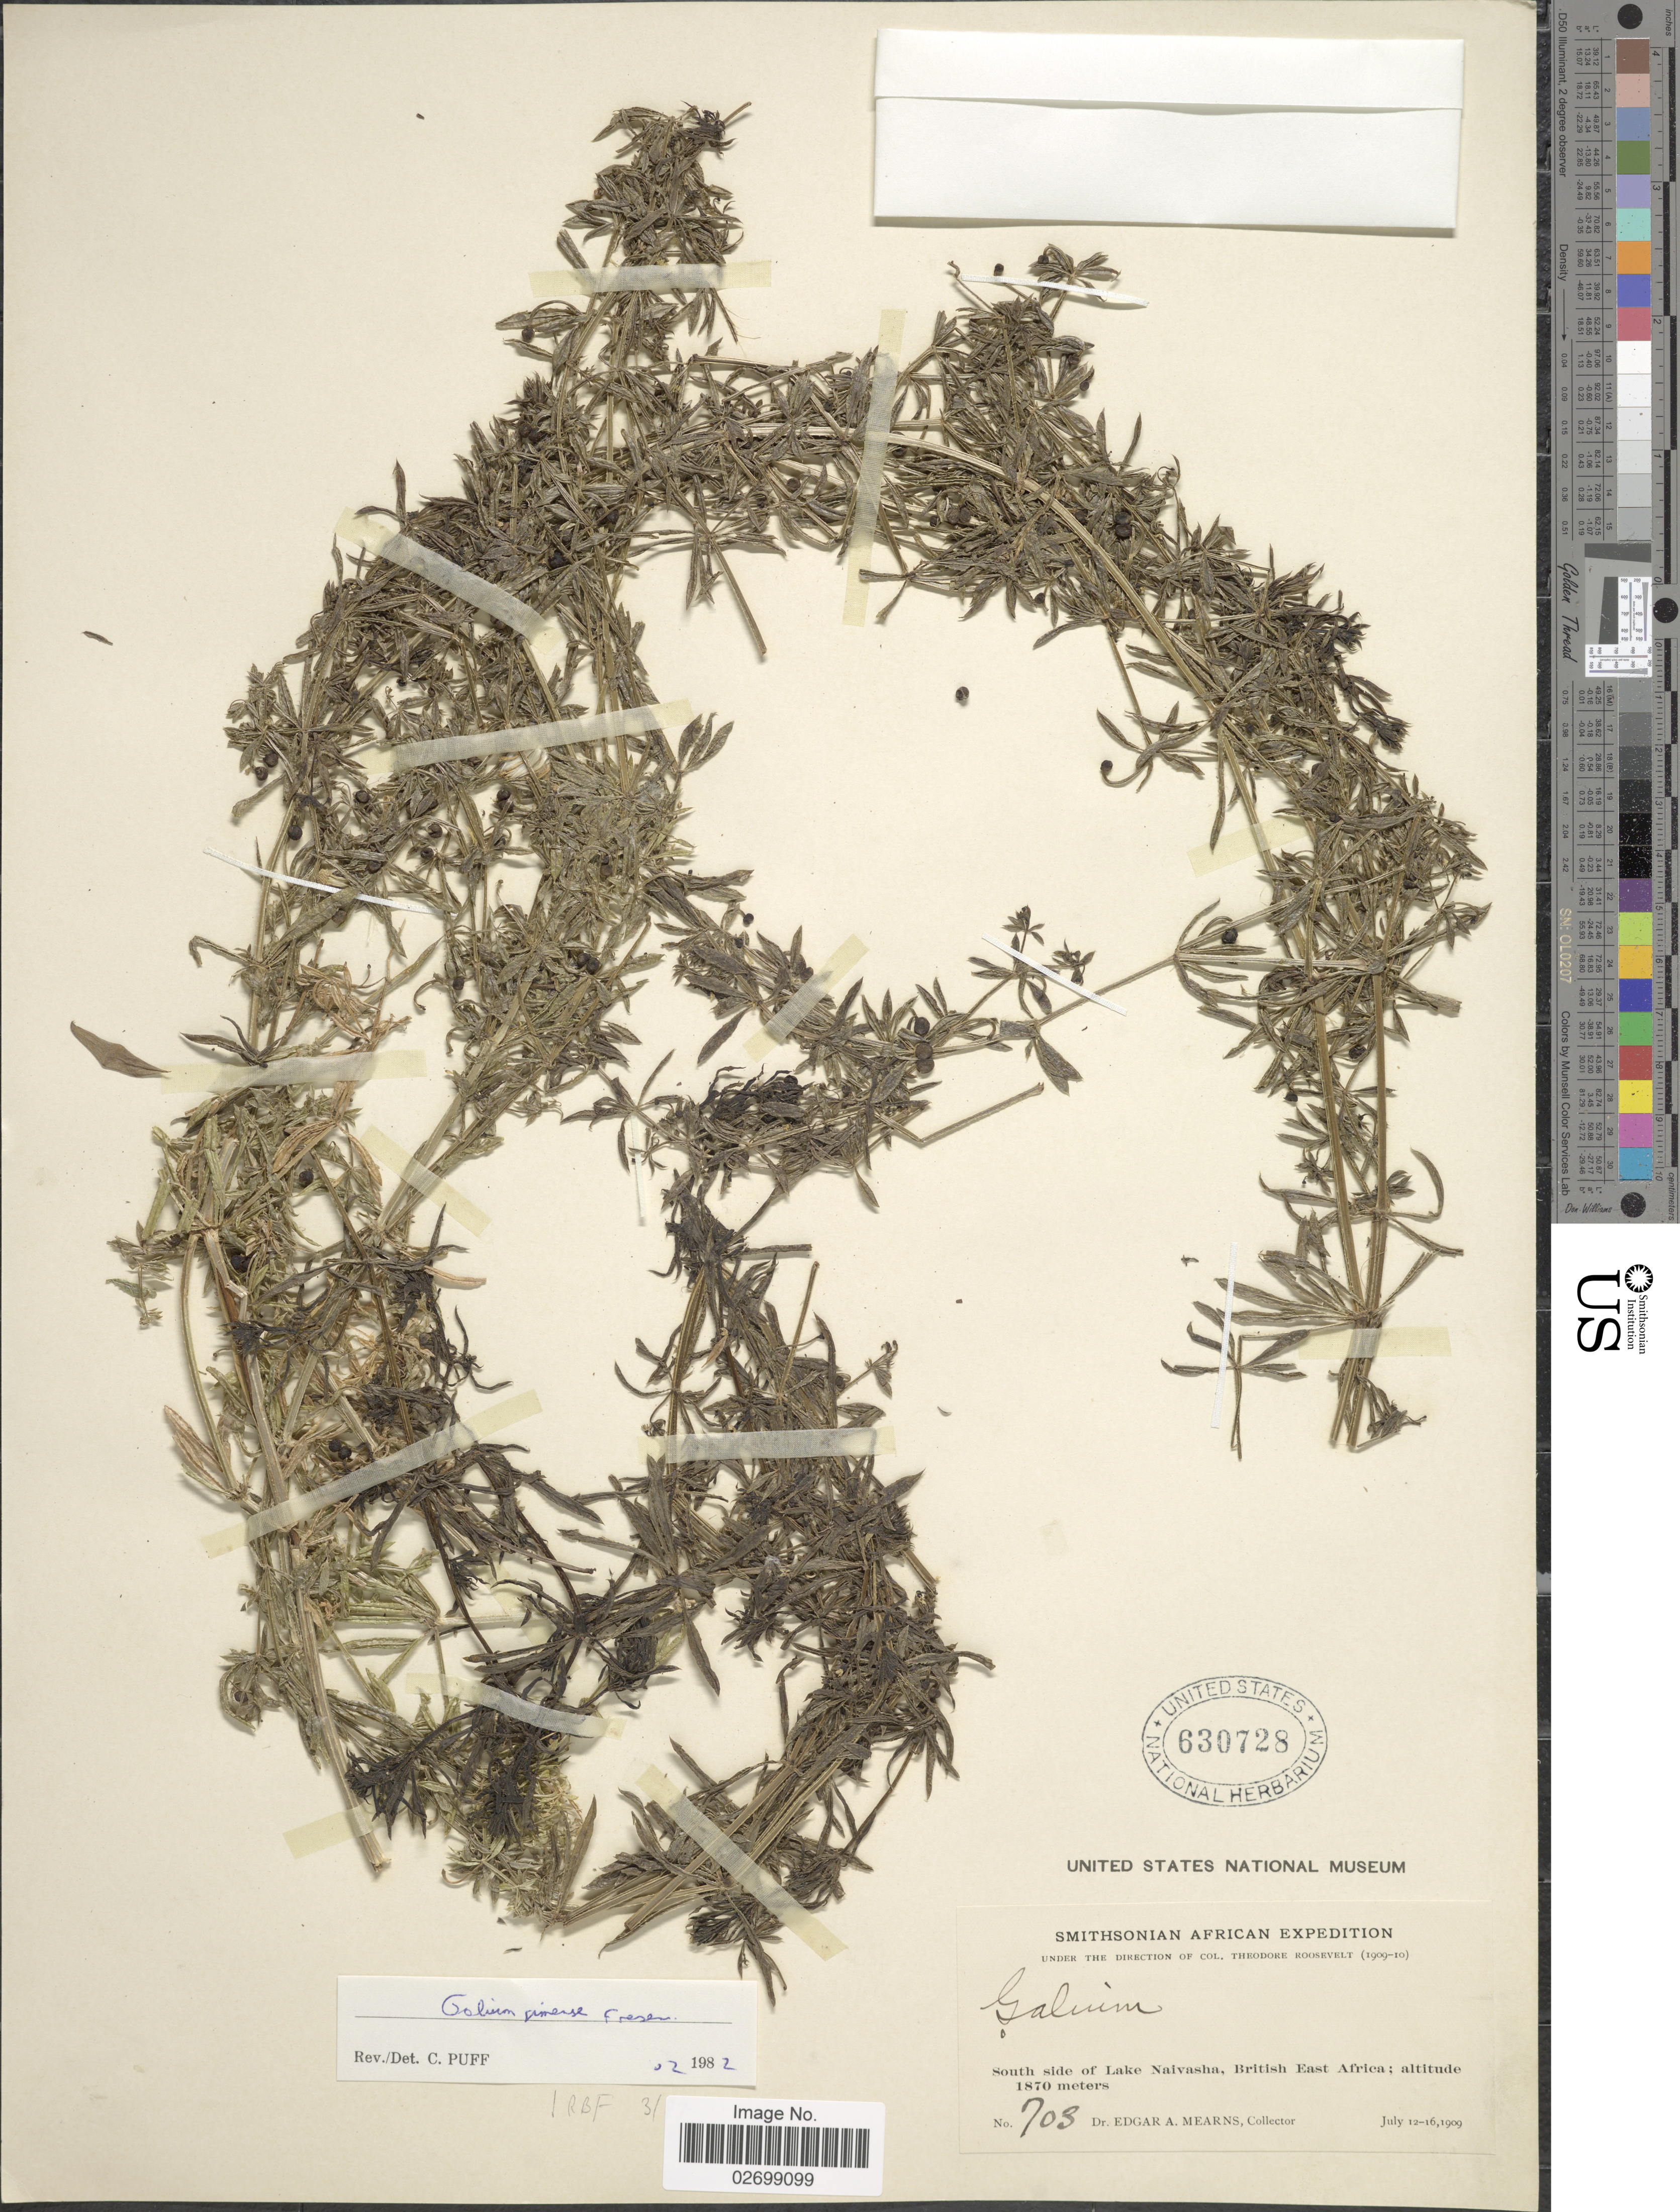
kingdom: Plantae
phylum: Tracheophyta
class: Magnoliopsida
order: Gentianales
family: Rubiaceae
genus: Galium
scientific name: Galium simense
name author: Fresen.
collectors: E. A. Mearns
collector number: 703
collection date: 1909-07-12/1909-07-16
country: Kenya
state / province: Nakuru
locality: South side of Lake Naivashu, British East Africa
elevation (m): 1870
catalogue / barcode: US 630728